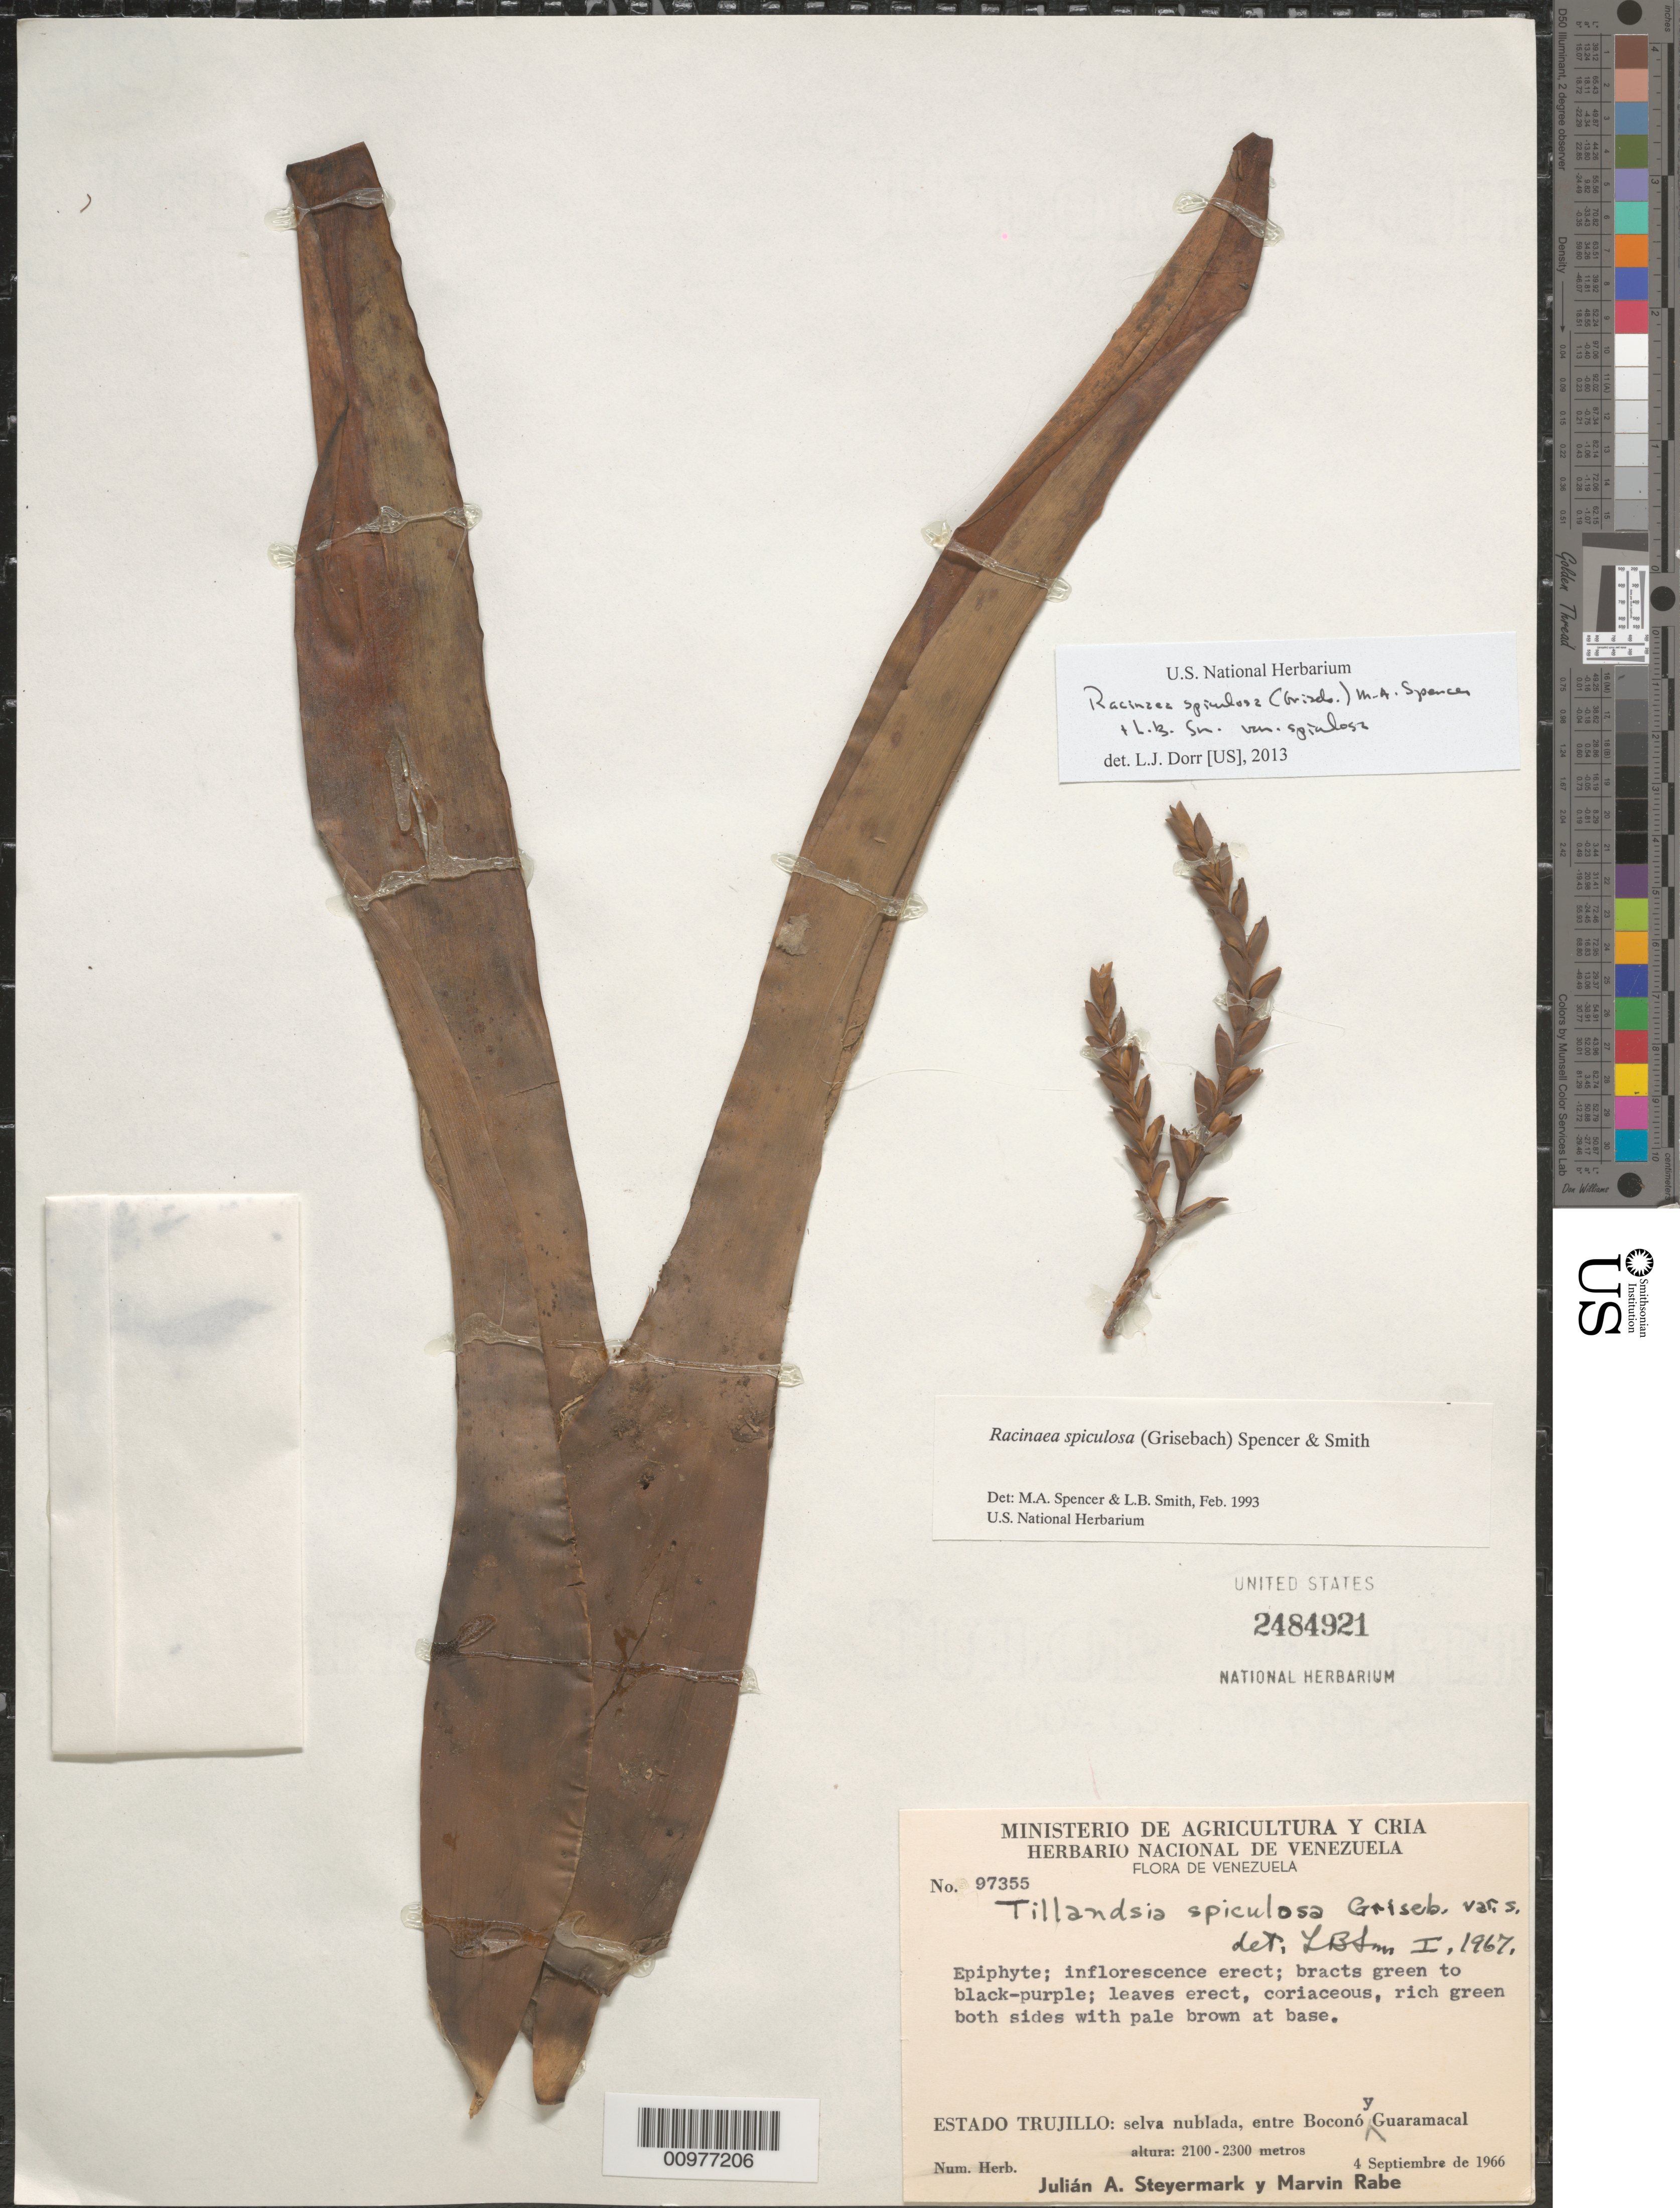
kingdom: Plantae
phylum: Tracheophyta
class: Liliopsida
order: Poales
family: Bromeliaceae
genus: Racinaea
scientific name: Racinaea spiculosa var. spiculosa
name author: (Griseb.) M.A. Spencer & L.B. Sm.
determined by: Dorr, L. J., (BOT), Smithsonian Institution - National Museum of Natural History (UNITED STATES)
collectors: J. Steyermark & M. Rabe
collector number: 97355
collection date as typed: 04 Sep 1966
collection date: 1966-09-04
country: Venezuela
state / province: Trujillo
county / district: Boconó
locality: Between Boconó and Guaramacal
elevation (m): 2100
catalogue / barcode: US 2484921